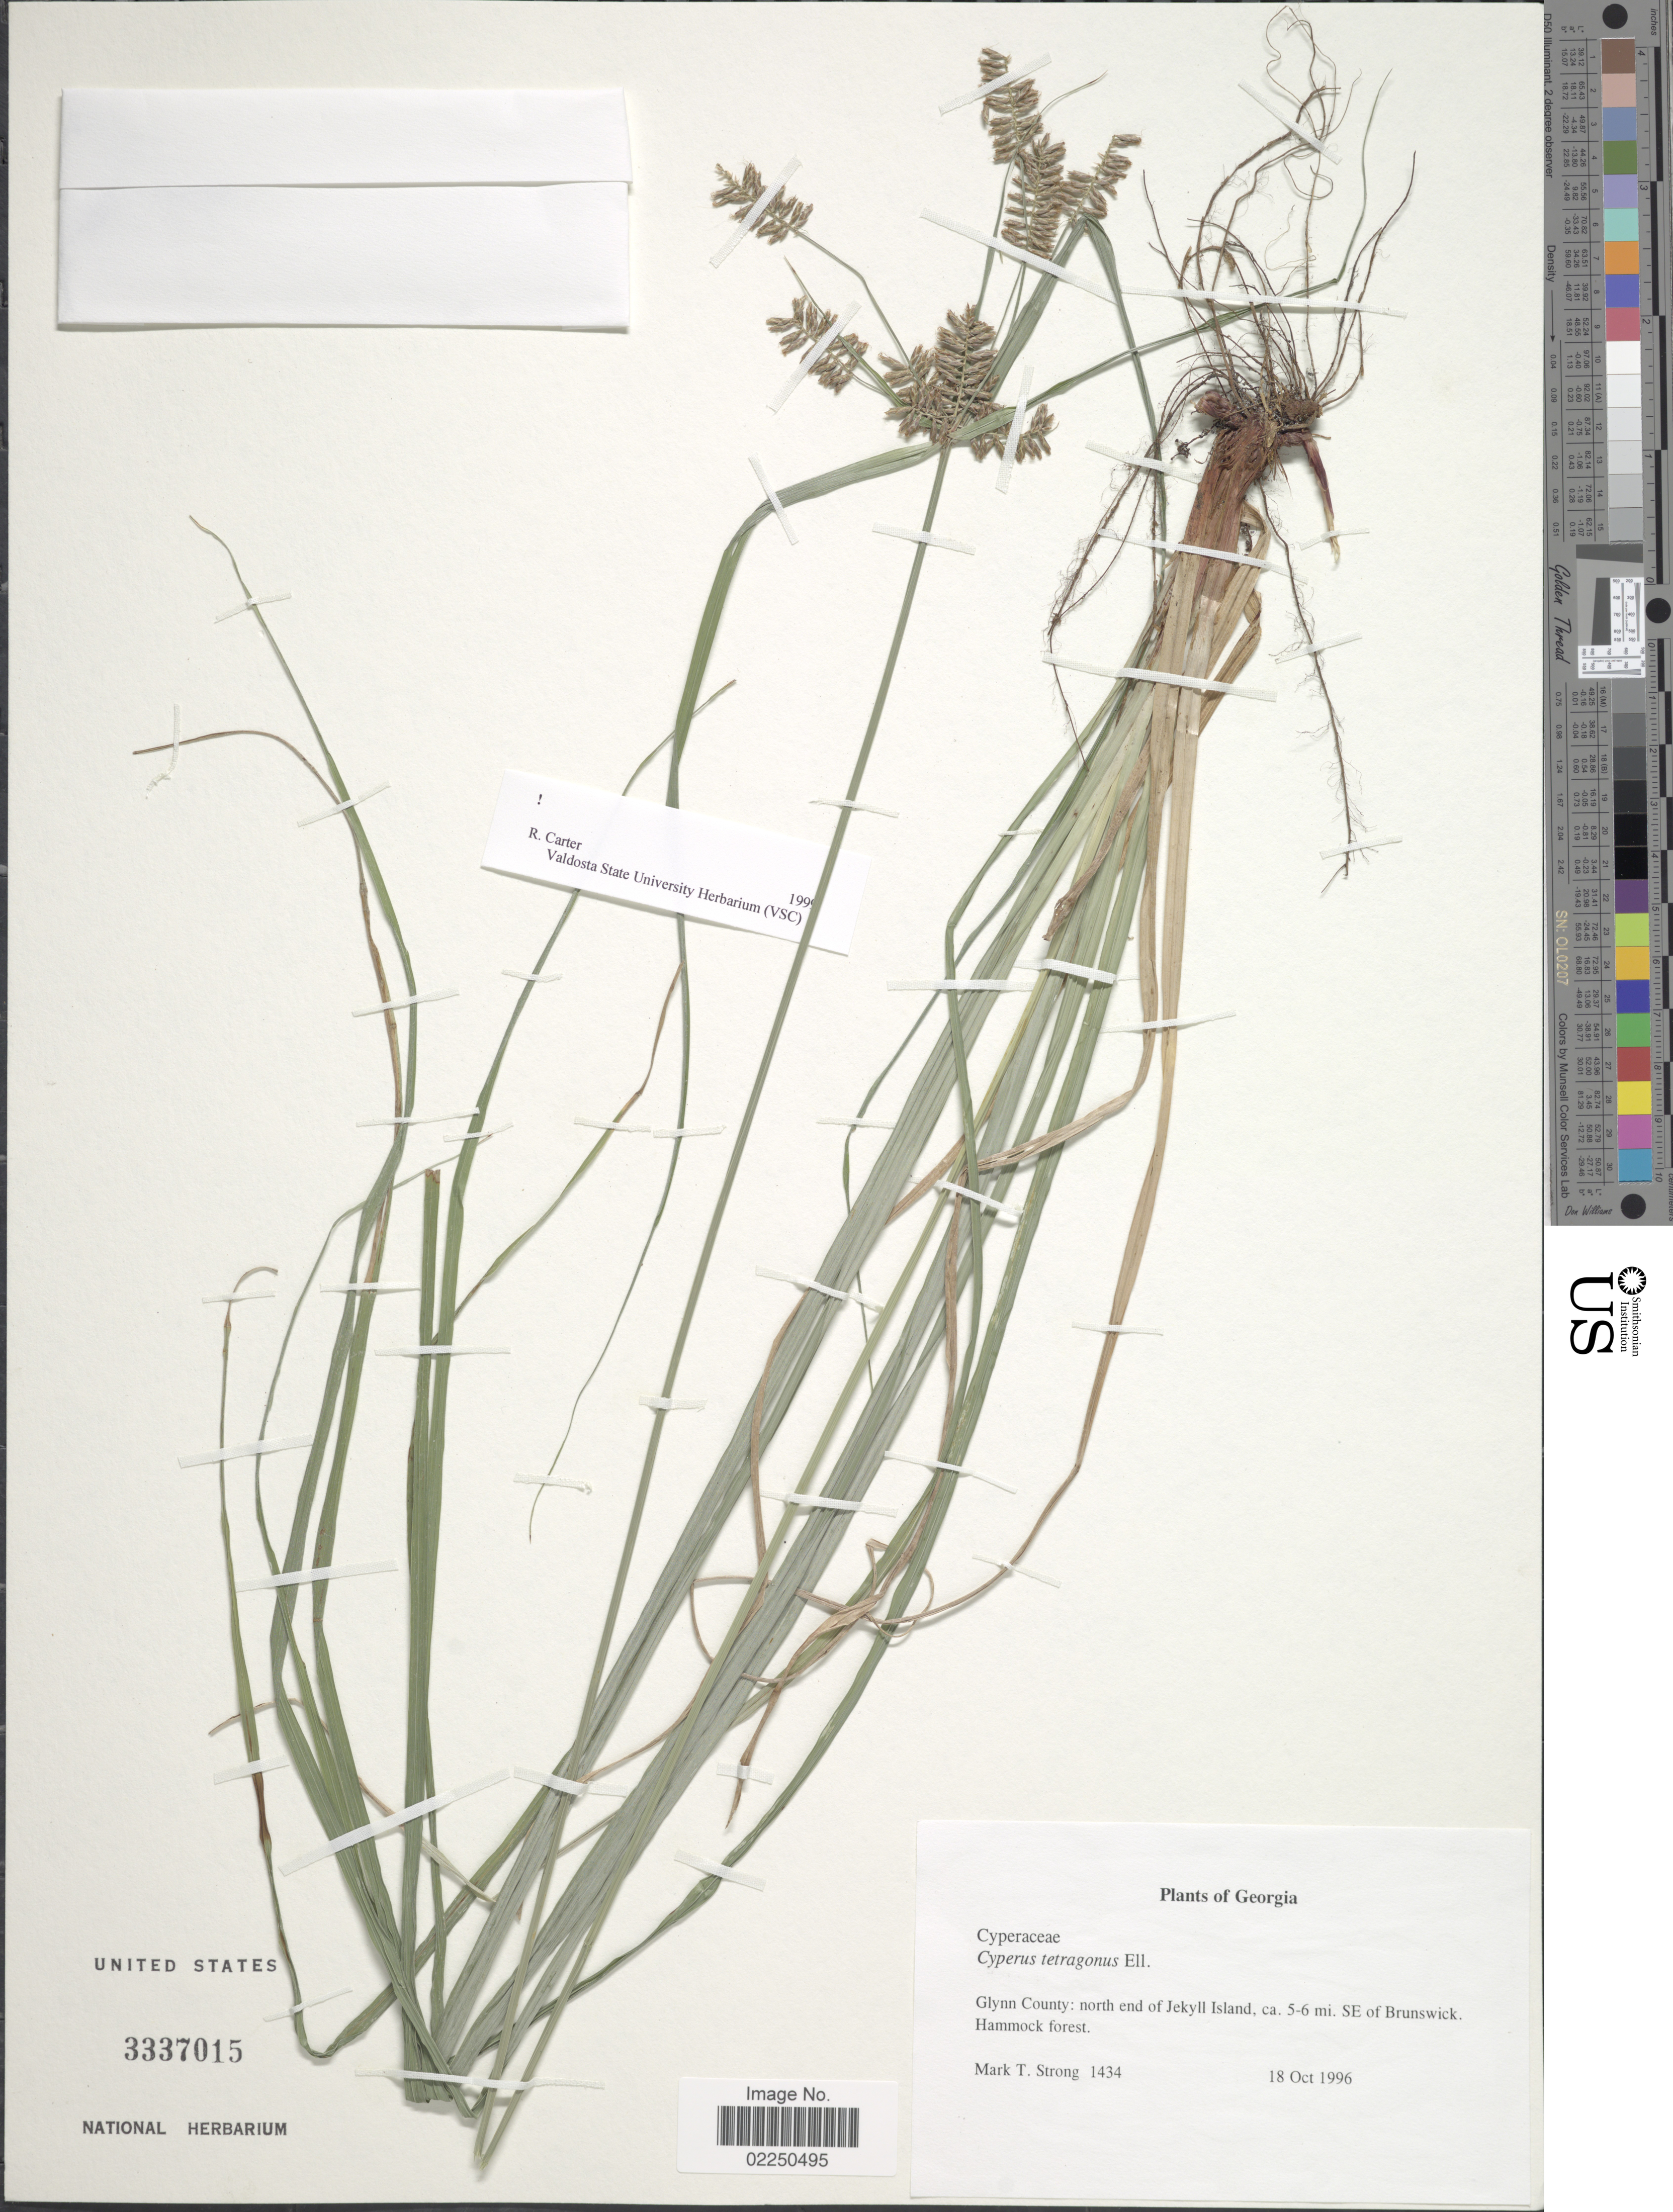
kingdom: Plantae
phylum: Tracheophyta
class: Liliopsida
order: Poales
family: Cyperaceae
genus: Cyperus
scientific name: Cyperus tetragonus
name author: Elliott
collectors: M. T. Strong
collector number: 1434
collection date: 1996-10-18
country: United States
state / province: Georgia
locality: Glynn County; north end of Jekyll Island, ca. 5-6 mi. SE of Brunswick. Hammock forest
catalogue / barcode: US 3337015